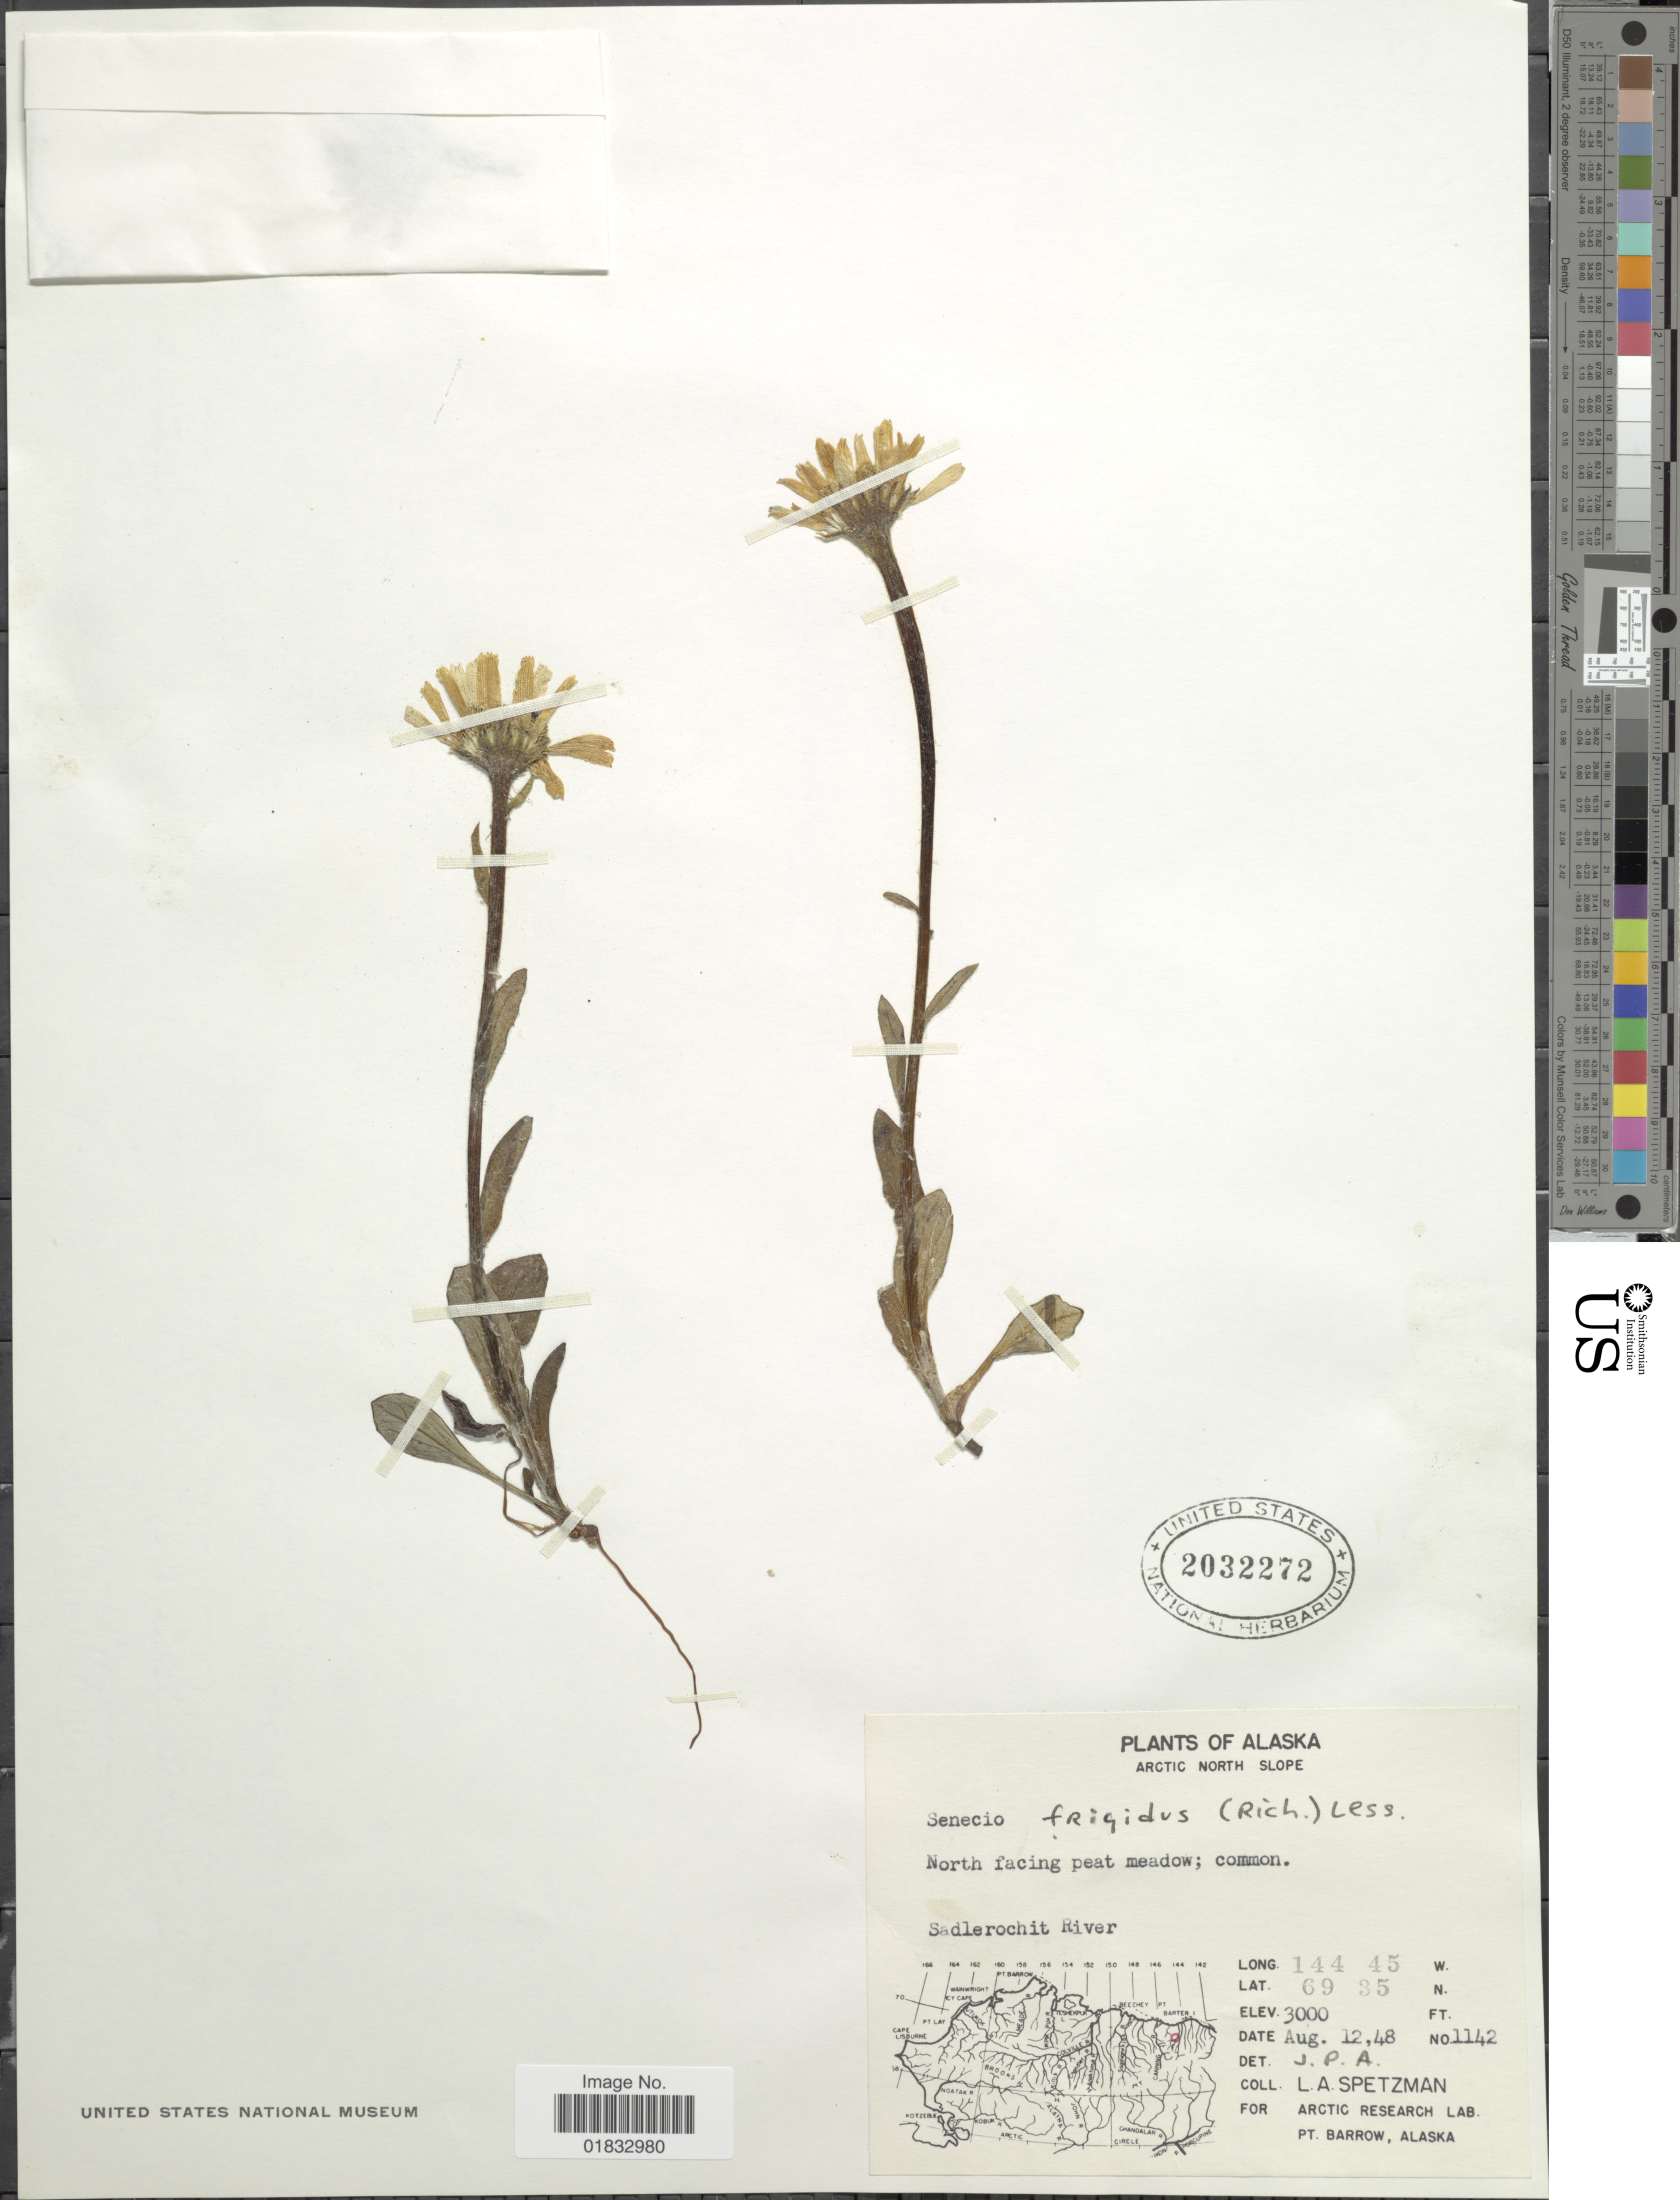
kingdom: Plantae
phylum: Tracheophyta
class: Magnoliopsida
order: Asterales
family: Asteraceae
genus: Tephroseris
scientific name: Tephroseris frigida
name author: (Richardson) Holub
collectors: L. Spetzman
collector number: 1142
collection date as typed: Transcribed d/m/y: 12/8/48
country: United States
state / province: Alaska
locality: Arctic North Slope, North facing peat meadow; common, Sadlerochit River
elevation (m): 914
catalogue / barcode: US 2032272